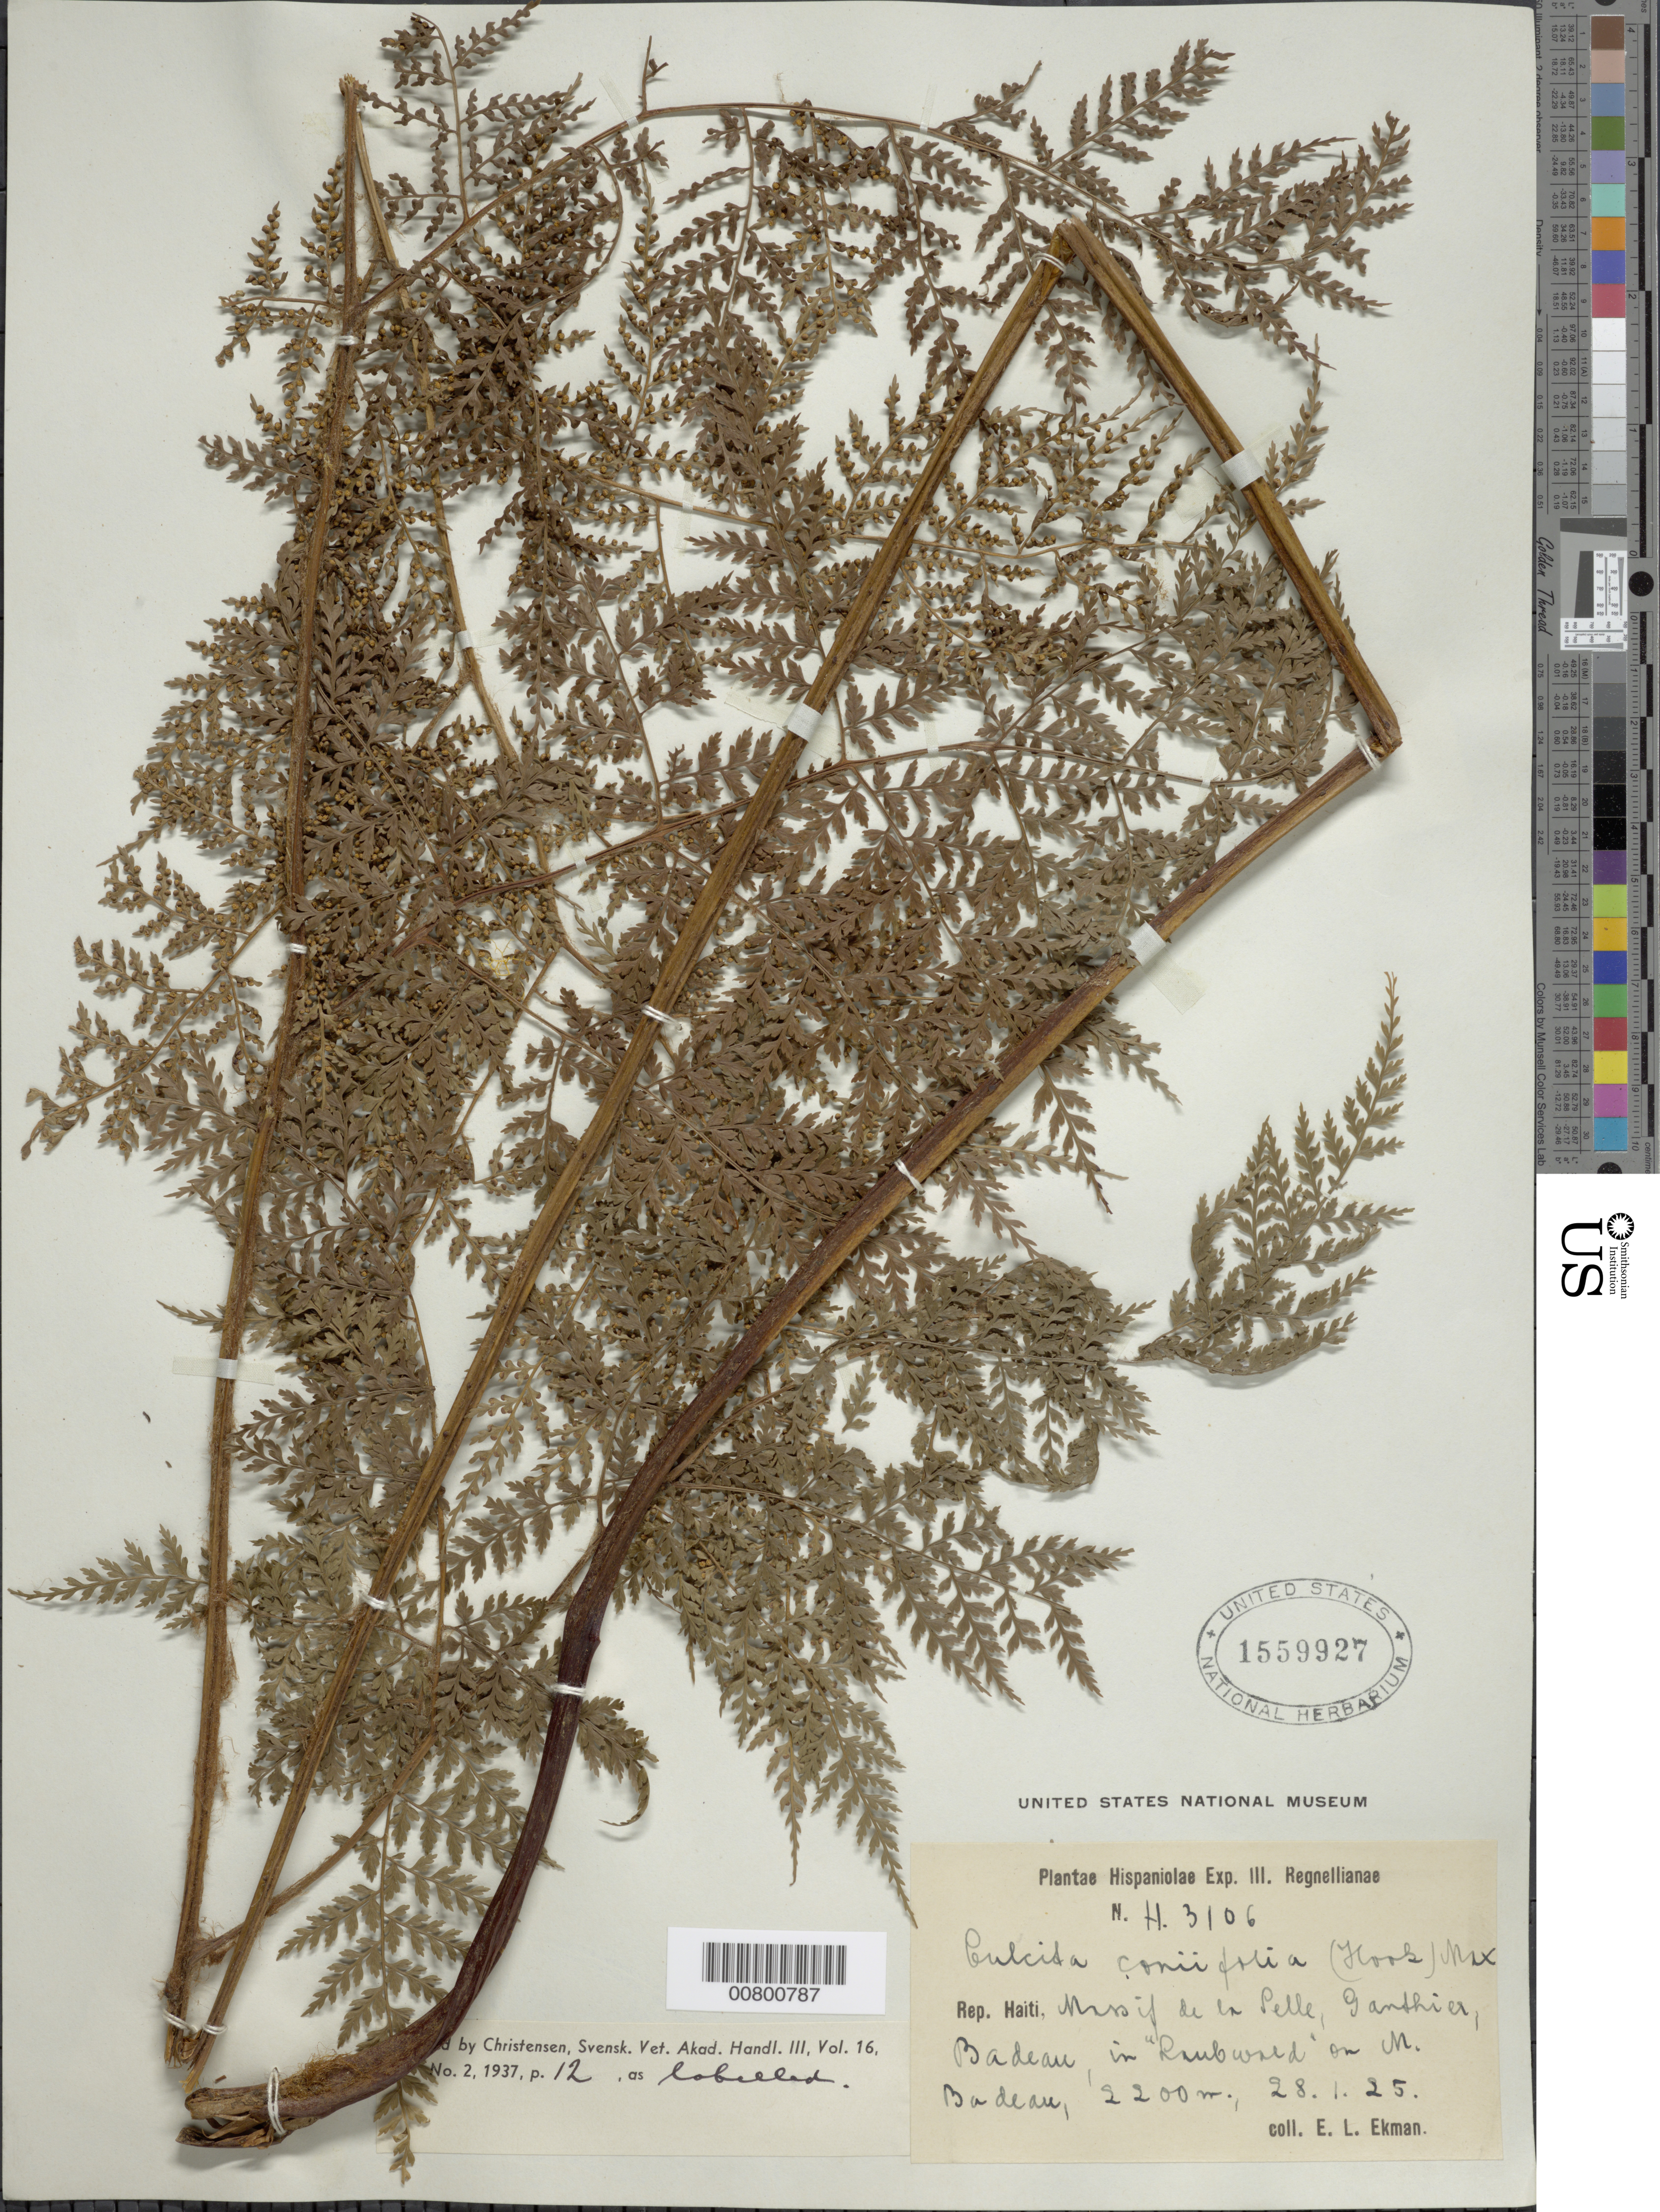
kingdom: Plantae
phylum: Tracheophyta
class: Polypodiopsida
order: Cyatheales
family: Culcitaceae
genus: Culcita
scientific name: Culcita coniifolia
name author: (Hook.) Maxon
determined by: Christenson, E.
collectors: E. L. Ekman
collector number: H 3106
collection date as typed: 28 Jan 1925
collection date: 1925-01-28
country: Haiti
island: Hispaniola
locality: Massif de la Selle, Ganthier, Badeau, M. Badeau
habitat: In "Laubwald"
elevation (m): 2200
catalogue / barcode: US 1559927